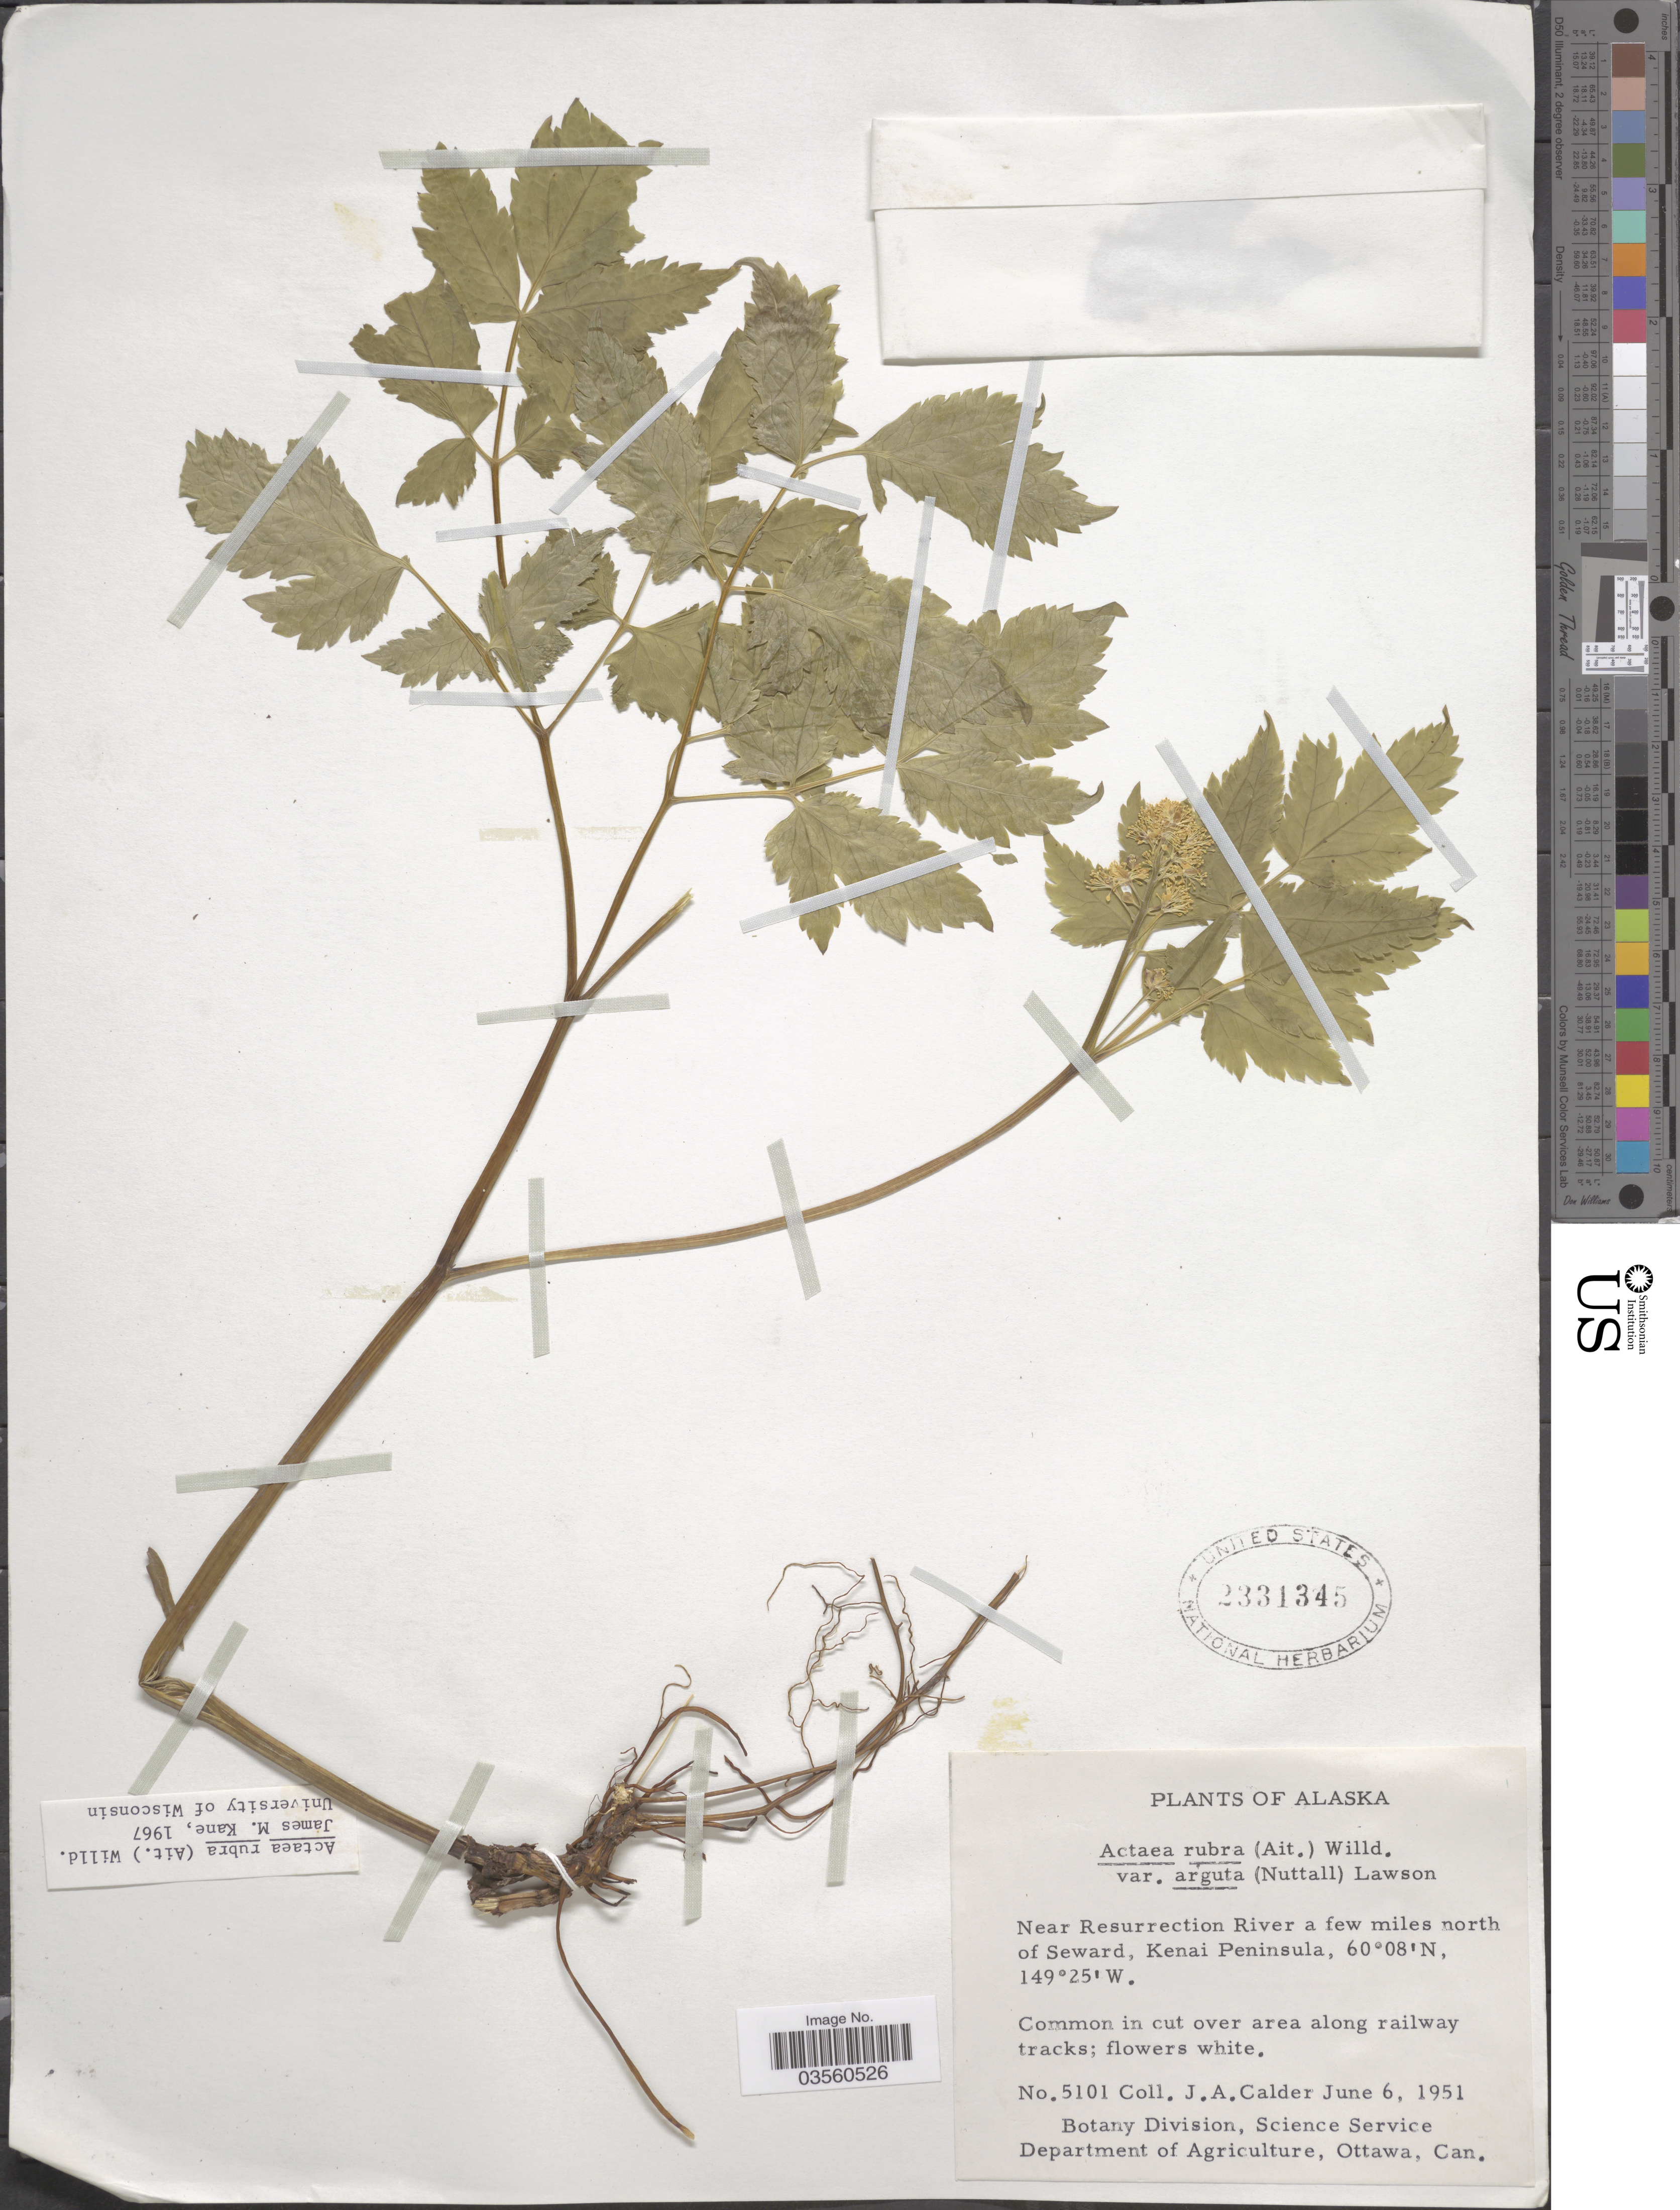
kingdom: Plantae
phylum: Tracheophyta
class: Magnoliopsida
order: Ranunculales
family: Ranunculaceae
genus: Actaea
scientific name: Actaea rubra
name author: (Aiton) Willd.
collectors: J. A. Calder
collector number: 5101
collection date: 1951-06-06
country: United States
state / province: Alaska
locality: Near Resurrection River a few miles north of Seward, Kenai Peninsula. Along railway tracks.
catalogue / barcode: US 2331345